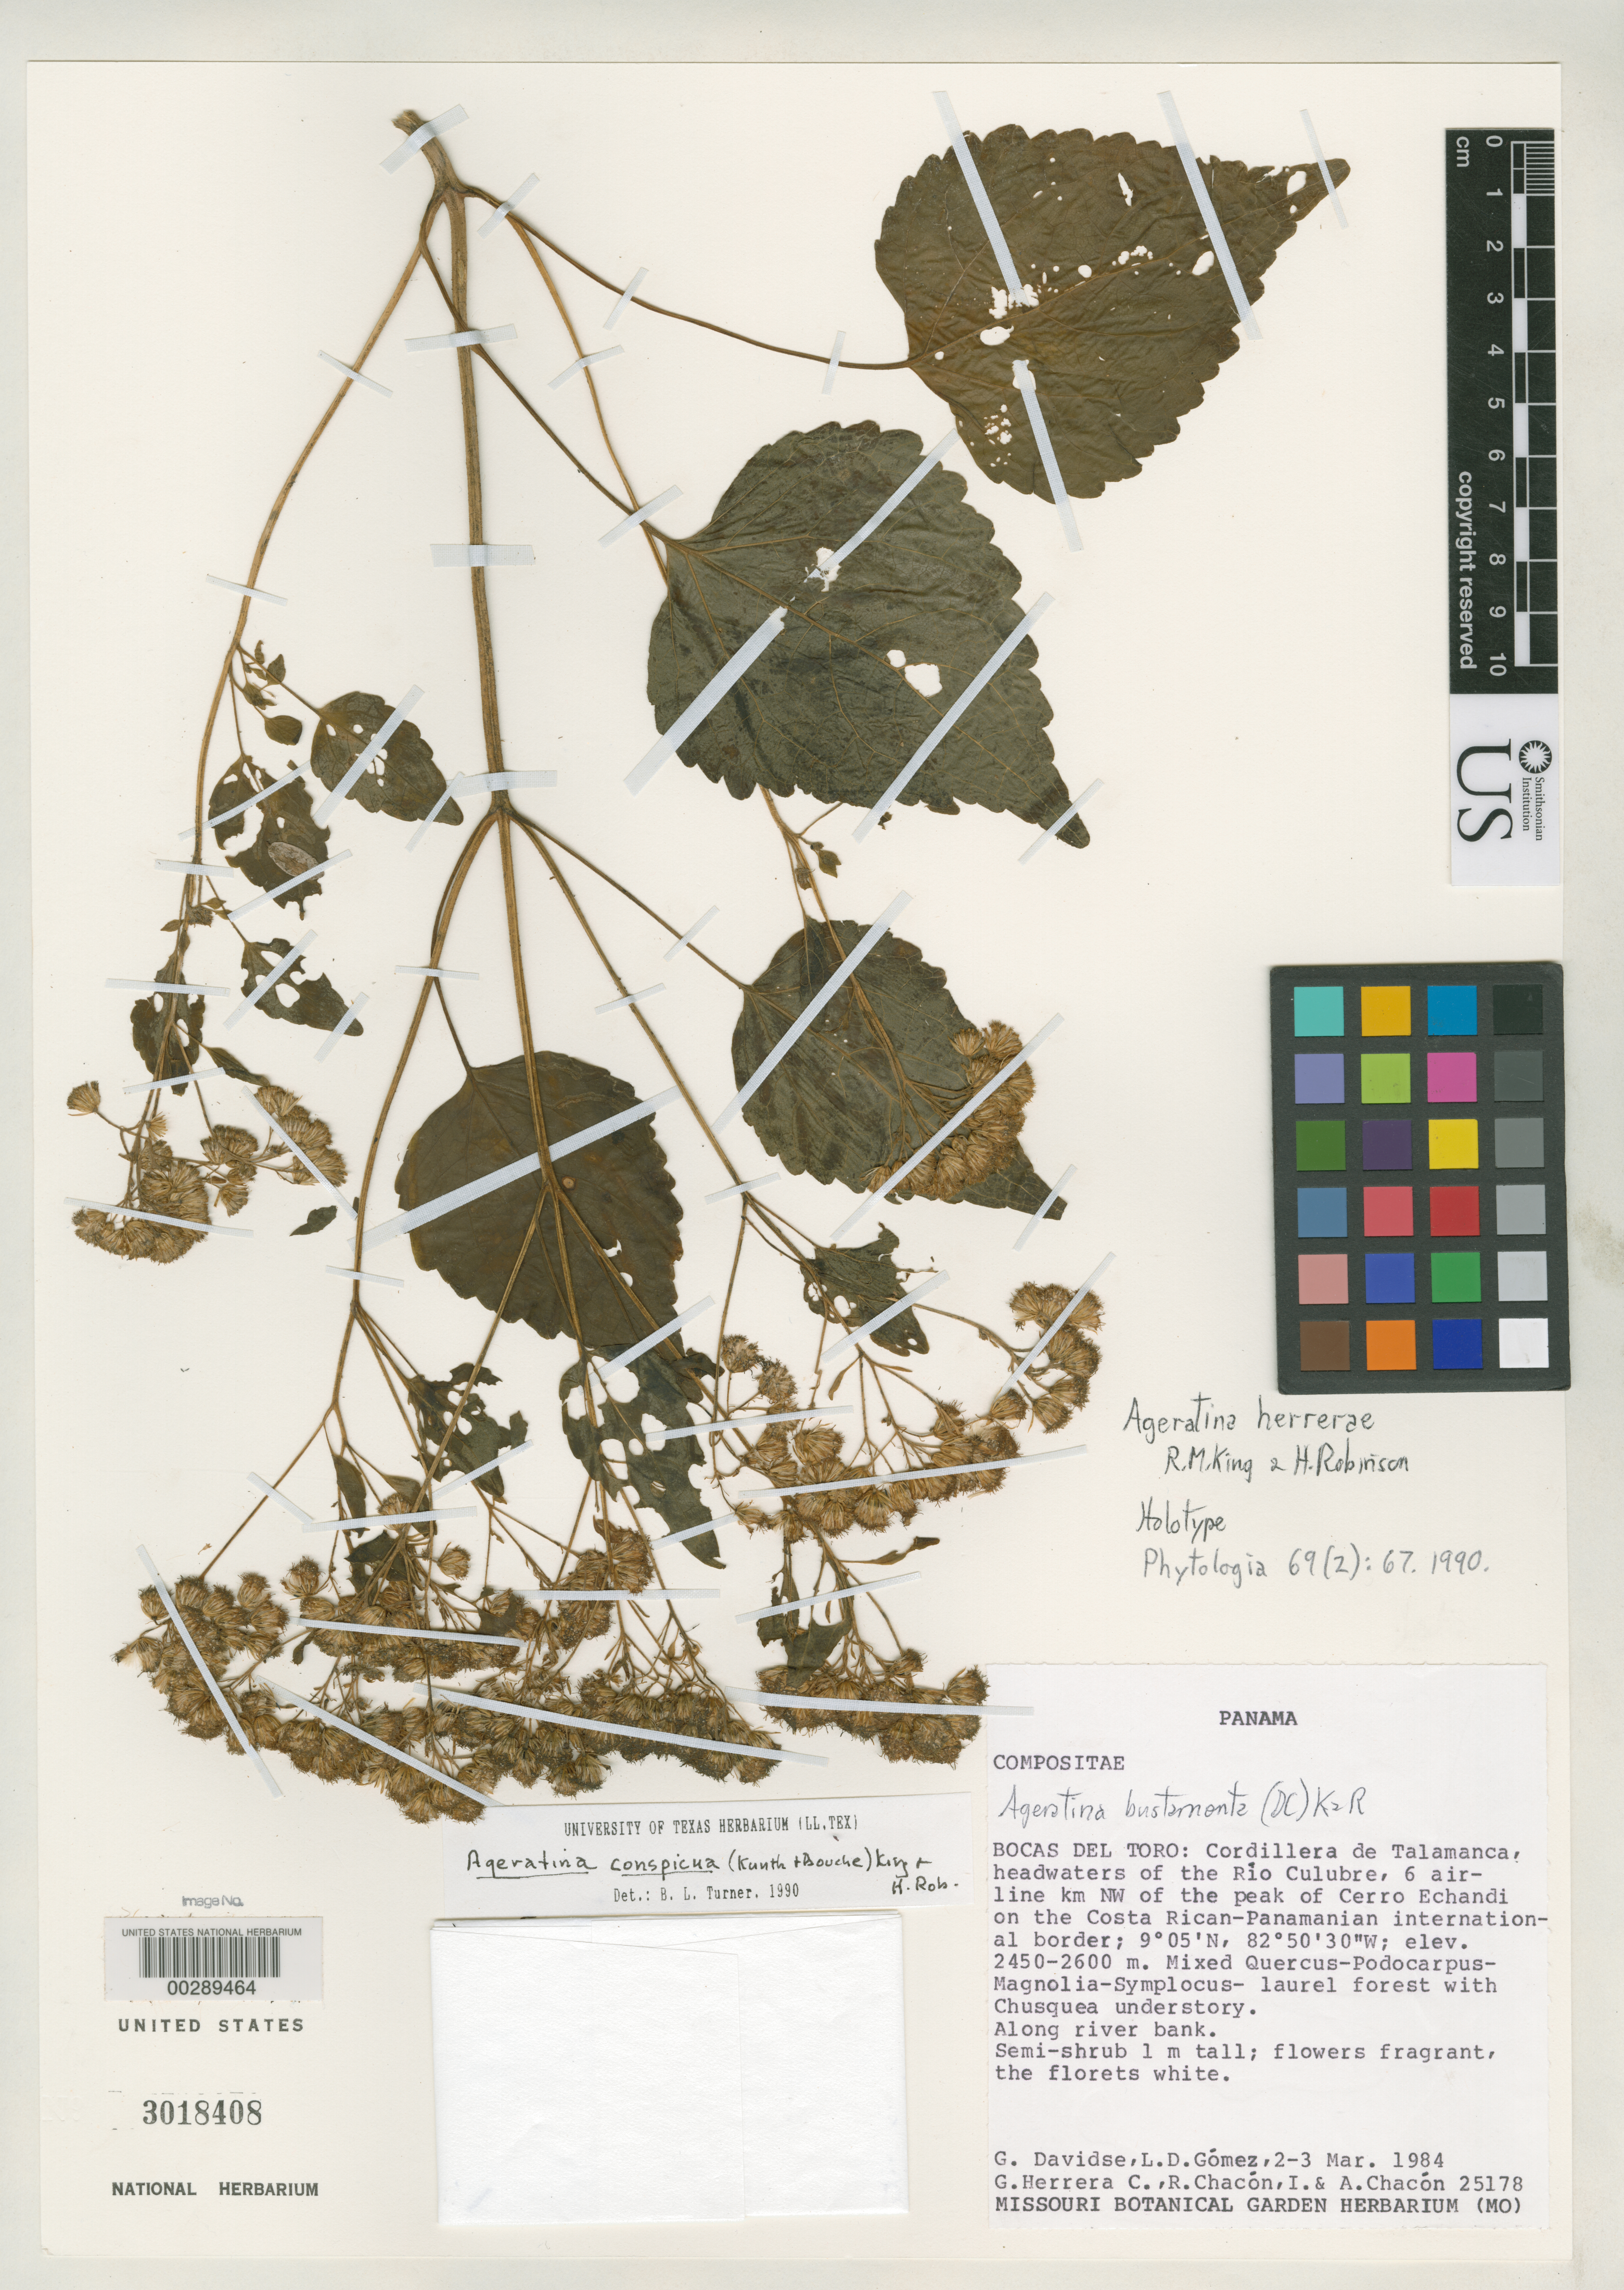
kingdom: Plantae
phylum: Tracheophyta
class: Magnoliopsida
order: Asterales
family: Asteraceae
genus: Ageratina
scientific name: Ageratina herrerae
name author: R.M. King & H. Rob.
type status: Holotype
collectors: G. Davidse, L. D. Gómez, G. Herrera Ch., R. Chacon-I. & A. Chacon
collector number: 25178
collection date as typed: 02 Mar 1984 to 03 Mar 1984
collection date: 1984-03-02/1984-03-03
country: Panama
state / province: Bocas del Toro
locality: Talamanca Mountains, headwaters of Rio Culubre, 6 airliNEkm NW of Peak of Cerro Echandi on Costa Rican-Panamanian int'l border.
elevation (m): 2450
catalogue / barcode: US 3018408